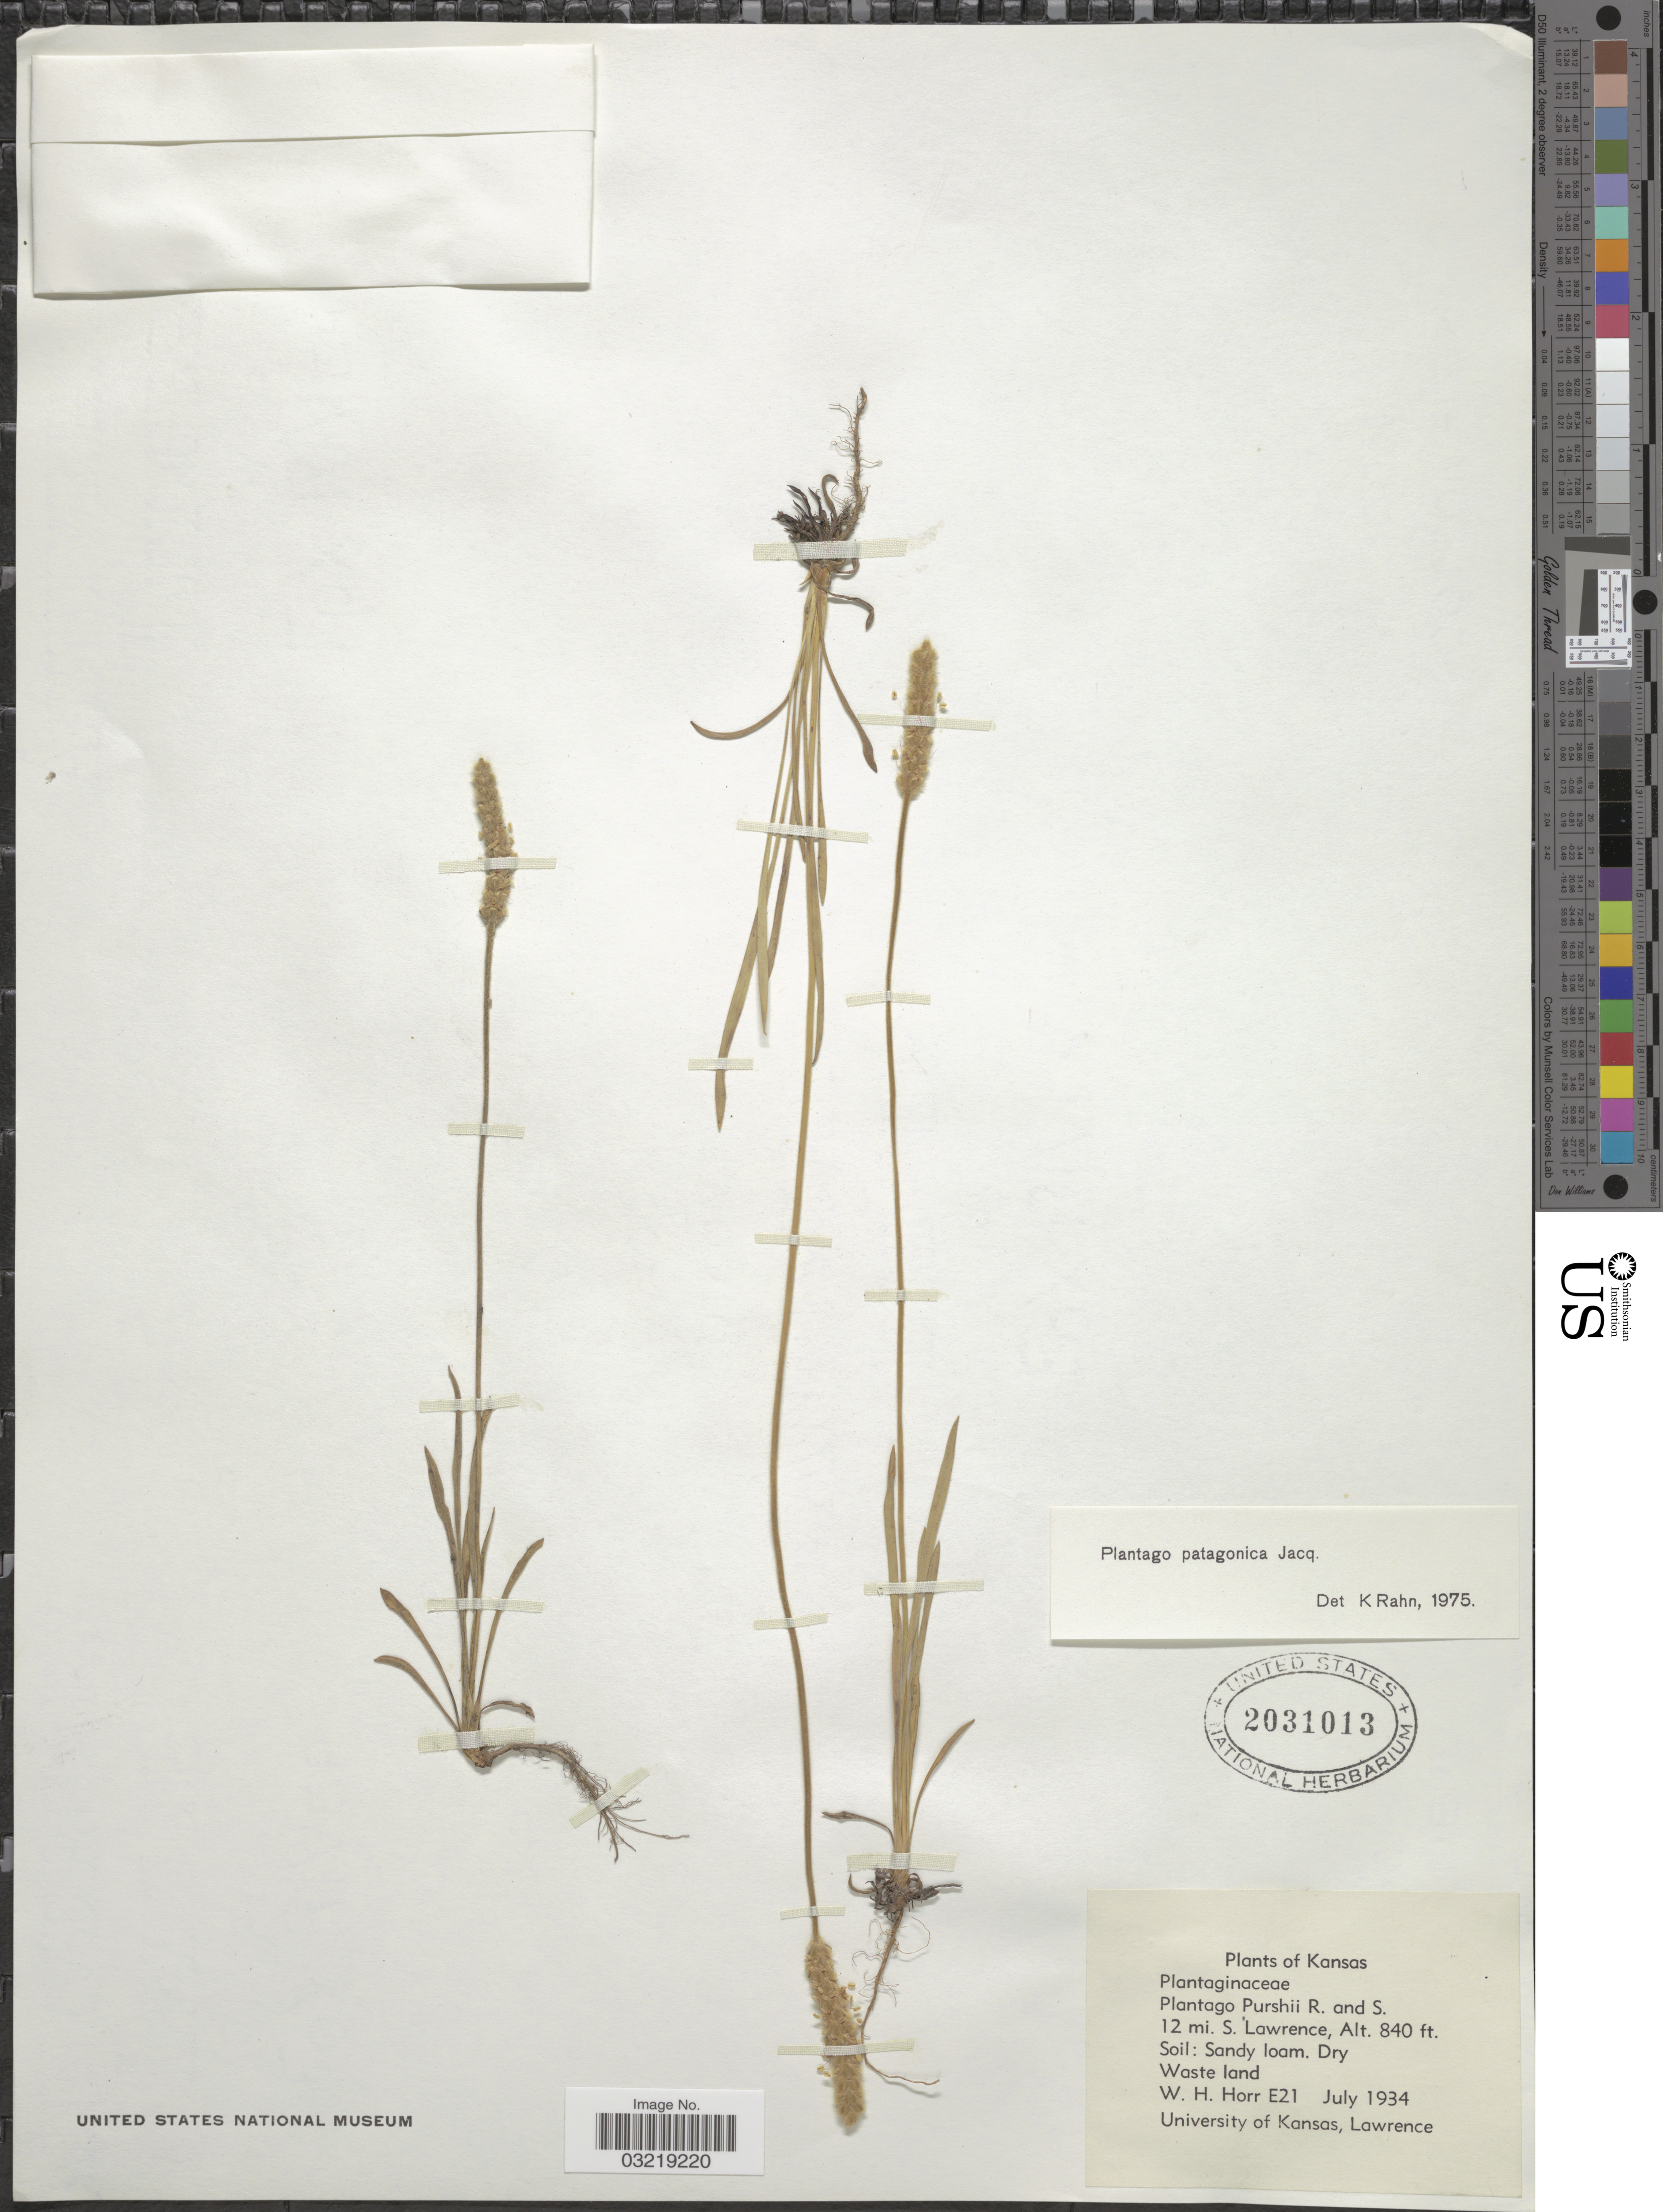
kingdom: Plantae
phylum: Tracheophyta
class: Magnoliopsida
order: Lamiales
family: Plantaginaceae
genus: Plantago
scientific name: Plantago patagonica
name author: Jacq.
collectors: W. H. Horr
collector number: E21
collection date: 1934-07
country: United States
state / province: Kansas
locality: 12 mi. S. Lawrence.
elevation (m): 256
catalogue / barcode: US 2031013